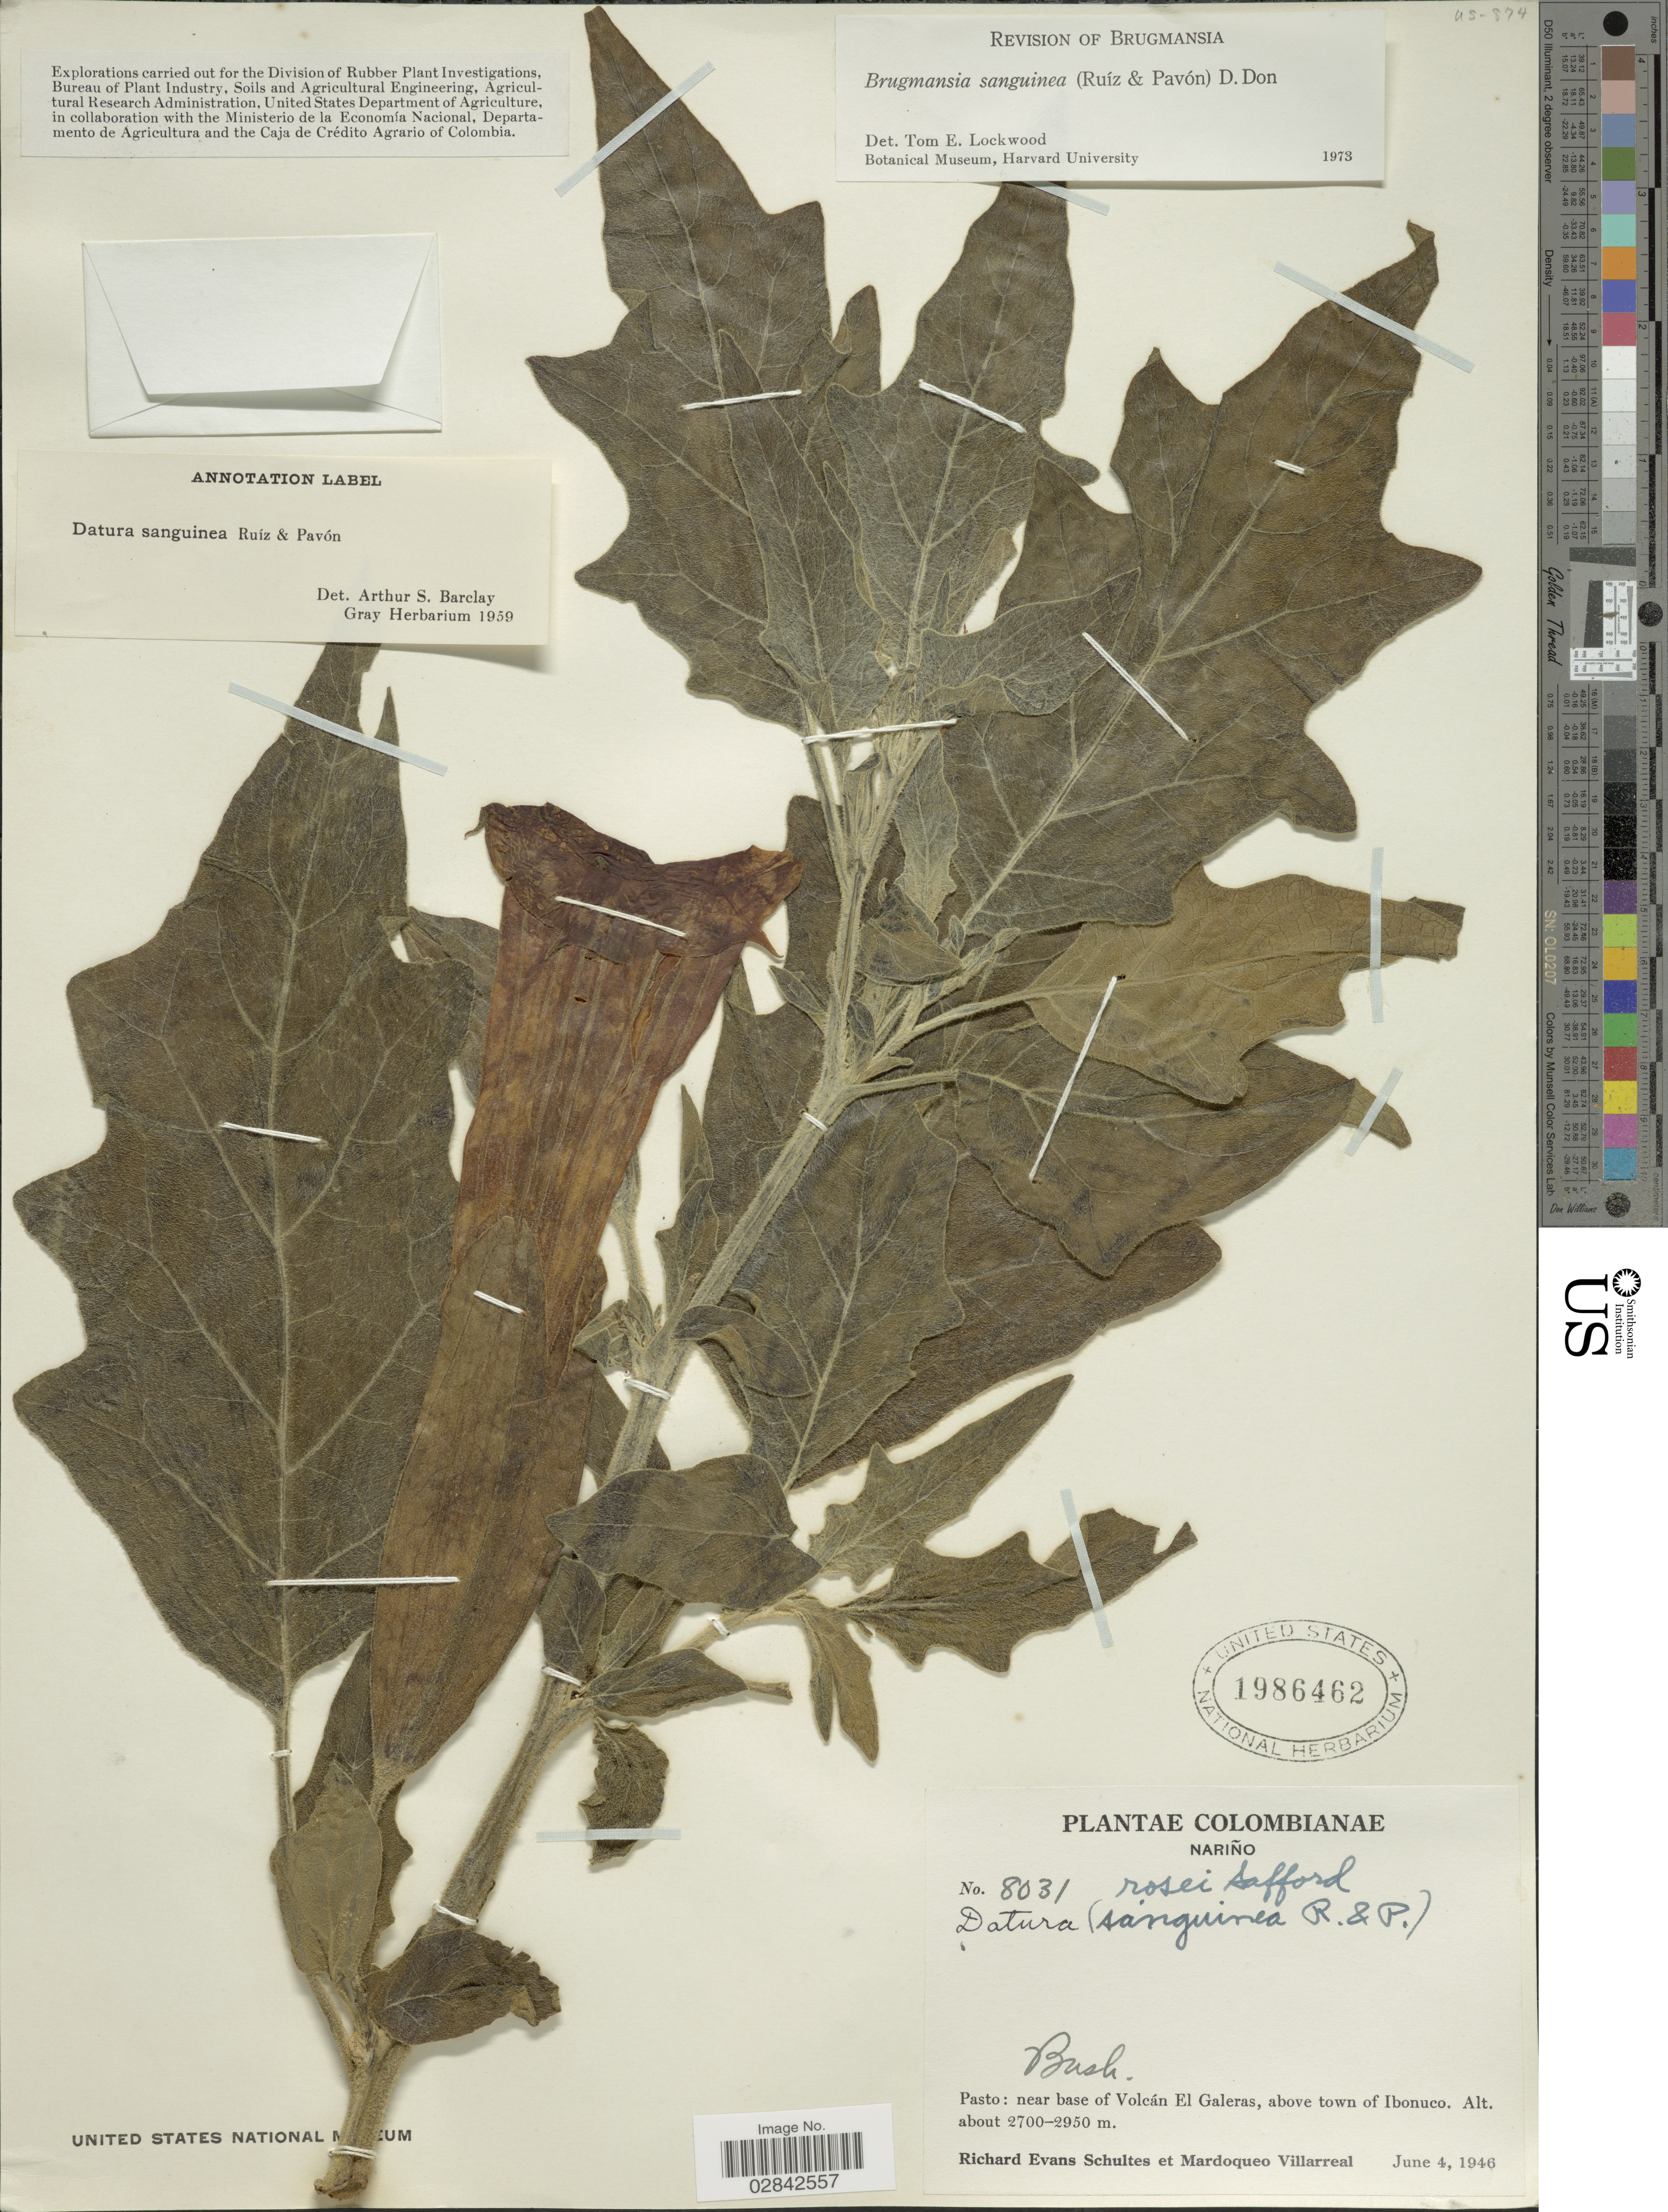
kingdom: Plantae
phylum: Tracheophyta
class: Magnoliopsida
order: Solanales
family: Solanaceae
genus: Brugmansia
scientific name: Brugmansia sanguinea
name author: (Ruiz & Pav.) D. Don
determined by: Lockwood, T. E.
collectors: R. E. Schultes & M. Villarreal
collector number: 8031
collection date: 1946-06-04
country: Colombia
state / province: Nariño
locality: Pasto: near base of Volcán El Galeras, above town of Ibonuco.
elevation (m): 2700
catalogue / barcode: US 1986462